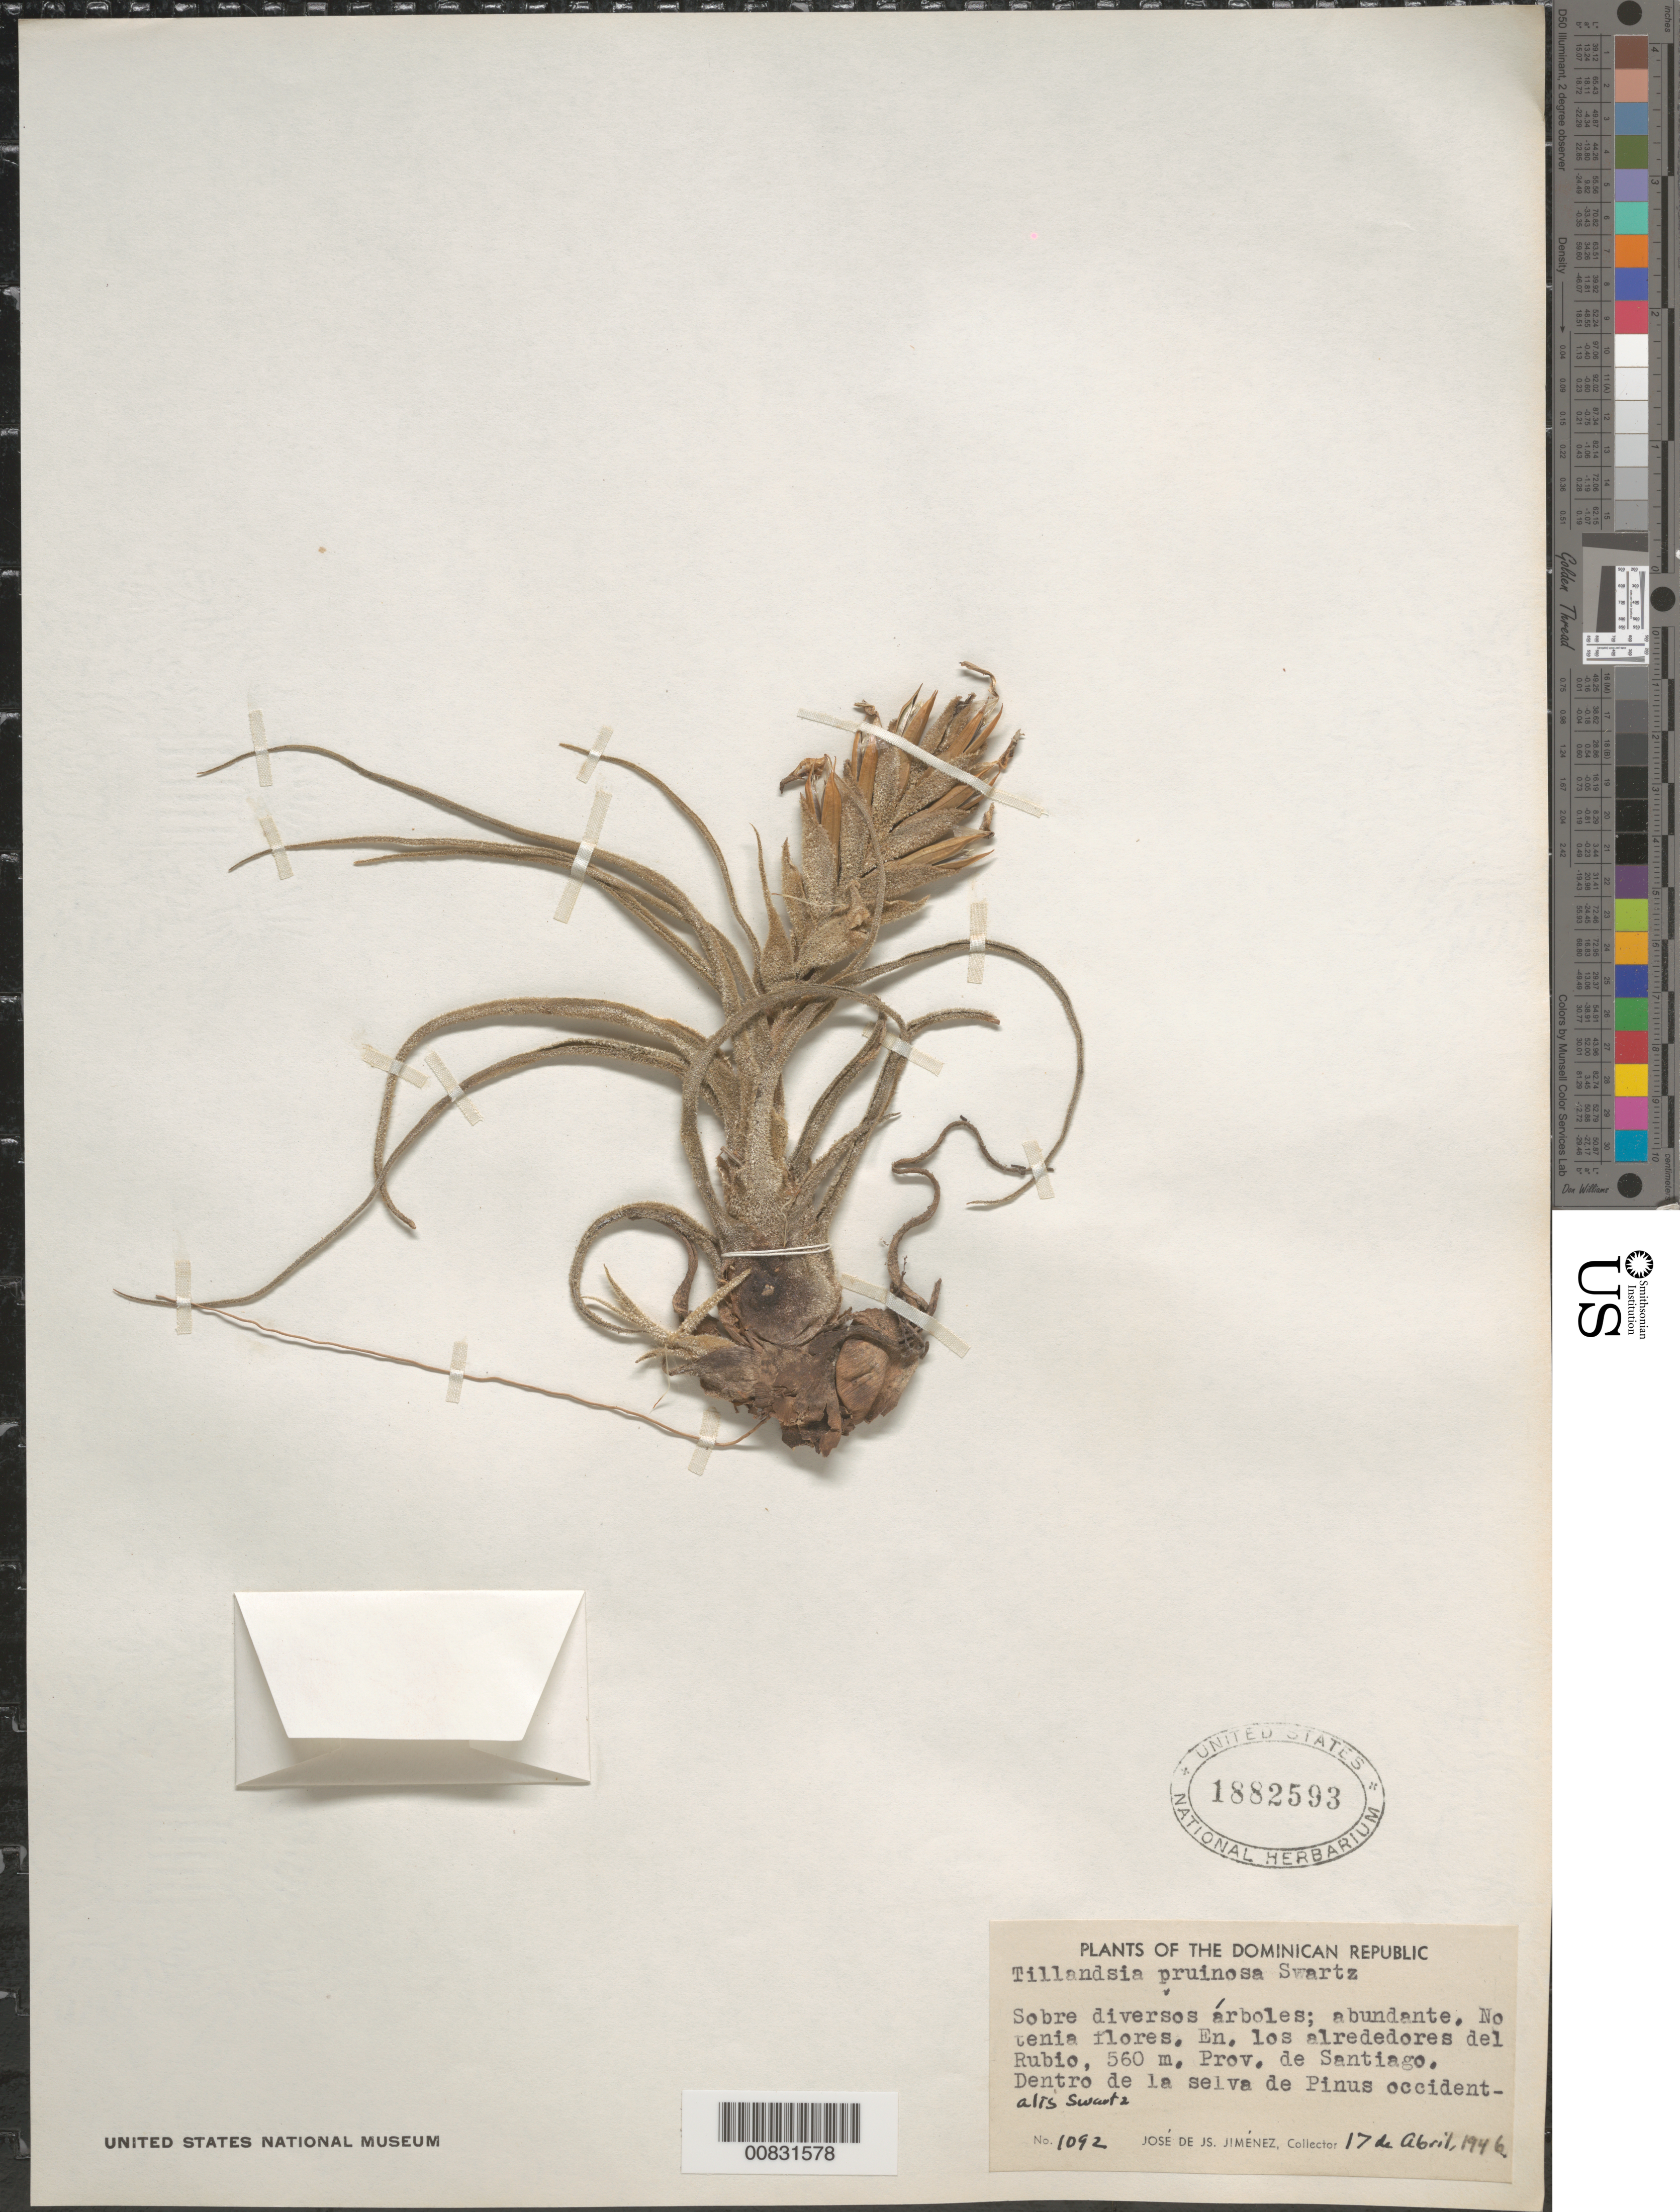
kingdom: Plantae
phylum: Tracheophyta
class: Liliopsida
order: Poales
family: Bromeliaceae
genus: Tillandsia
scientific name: Tillandsia pruinosa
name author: Sw.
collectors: J. J. Jiménez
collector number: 1092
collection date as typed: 17 Apr 1946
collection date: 1946-04-17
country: Dominican Republic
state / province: Santiago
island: Hispaniola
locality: En los alrededores de Rubio.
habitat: Sobre diversos árboles. Dentro de la selva de Pinus occidentalis Swatz.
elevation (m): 560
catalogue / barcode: US 1882593